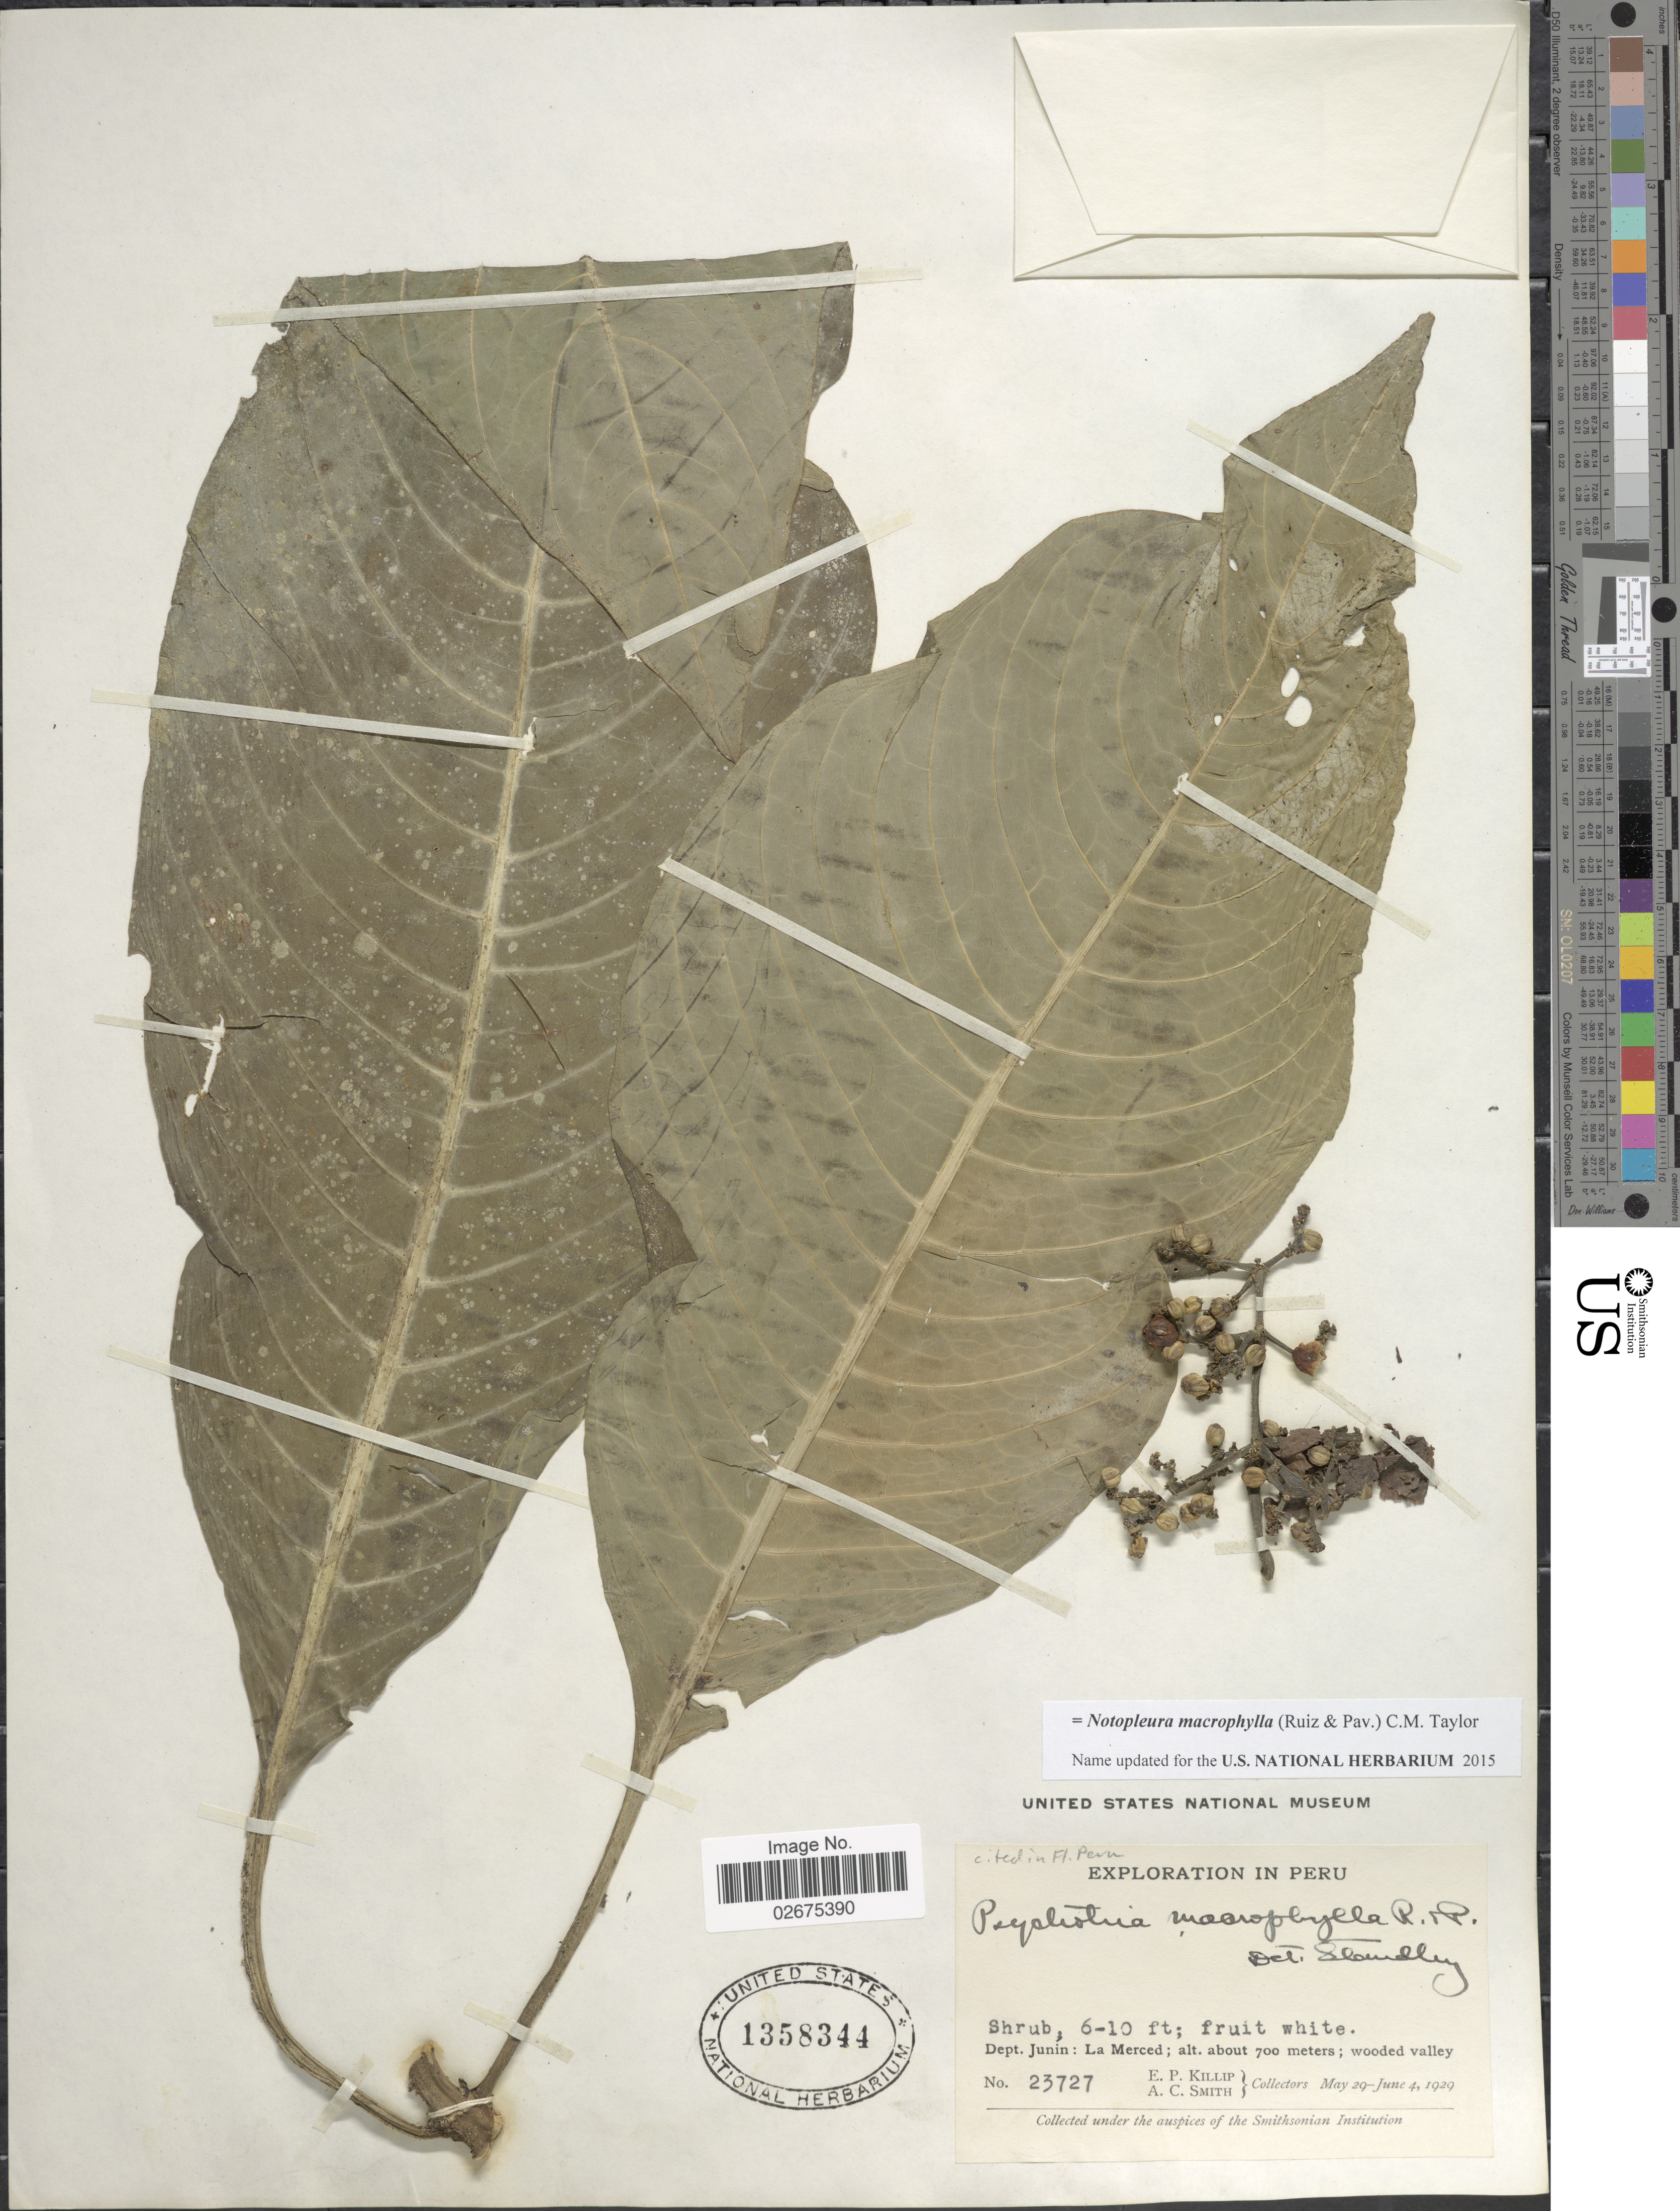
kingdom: Plantae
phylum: Tracheophyta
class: Magnoliopsida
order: Gentianales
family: Rubiaceae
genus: Notopleura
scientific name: Notopleura macrophylla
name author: (Ruiz & Pav.) C.M. Taylor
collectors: E. P. Killip & A. C. Smith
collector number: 23727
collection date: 1929-05-29/1929-06-04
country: Peru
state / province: Junín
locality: Dept. Junín: La Merced; wooded valley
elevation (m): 700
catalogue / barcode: US 1358344